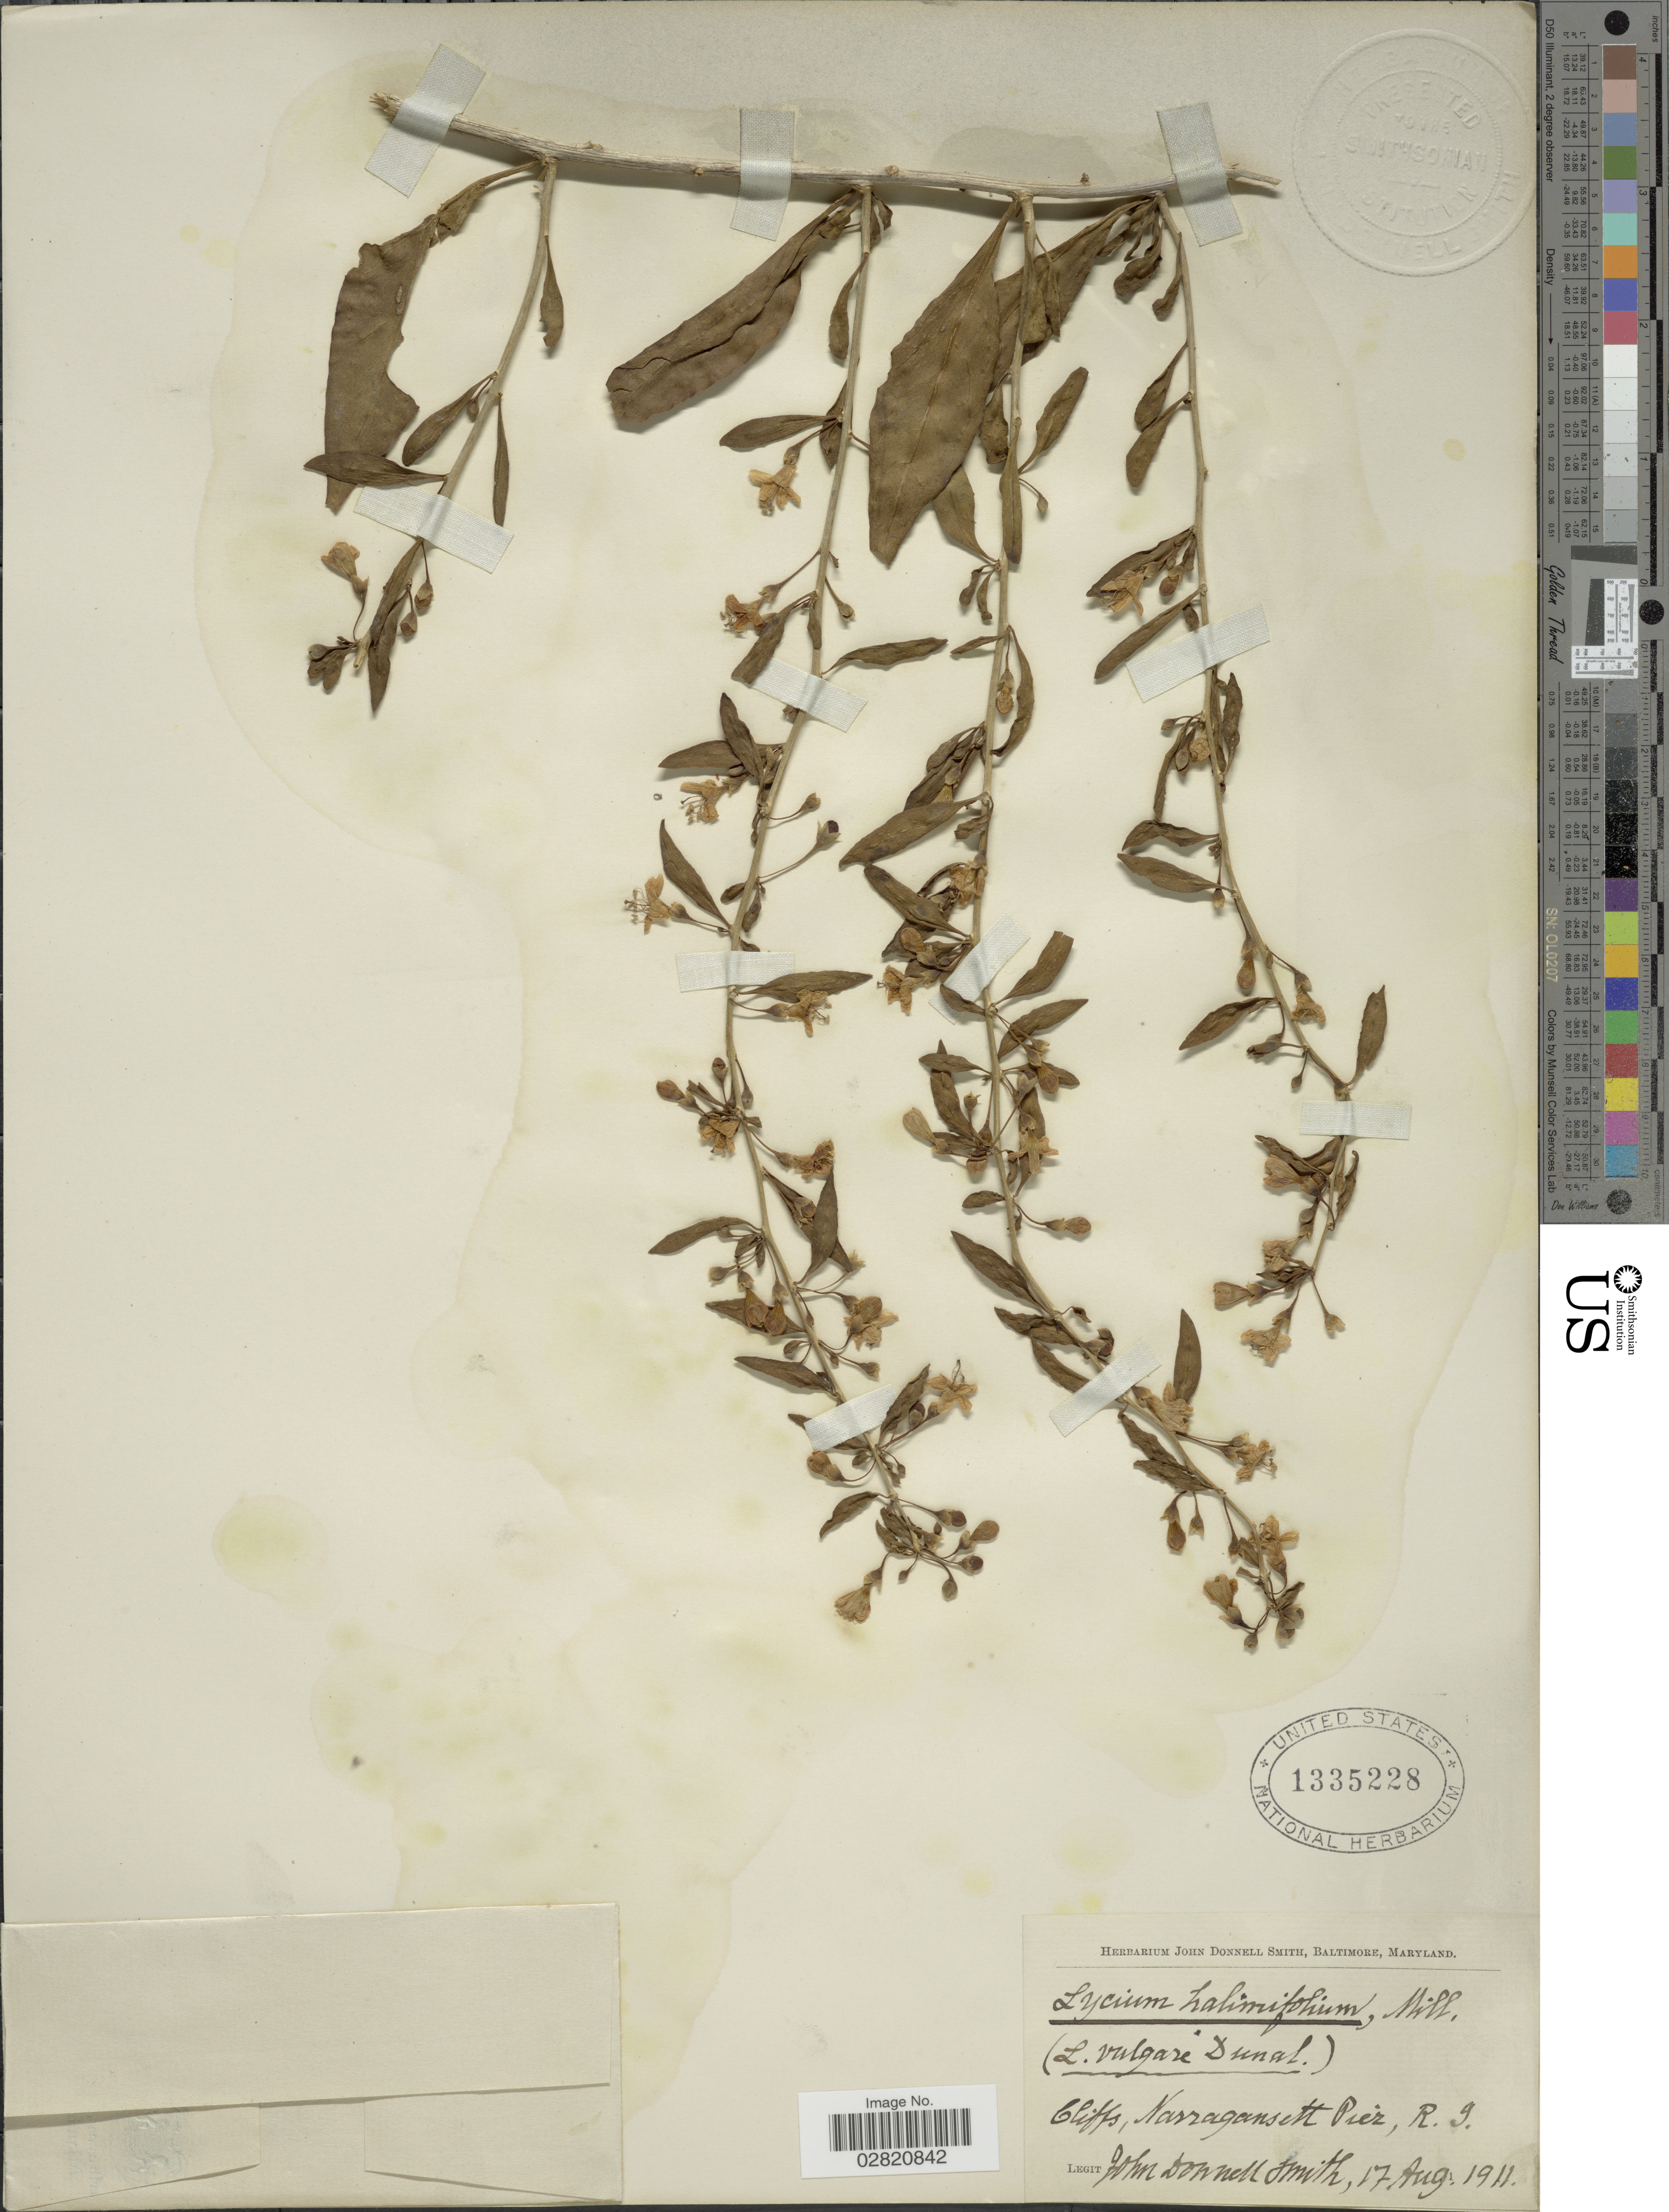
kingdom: Plantae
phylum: Tracheophyta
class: Magnoliopsida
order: Solanales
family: Solanaceae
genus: Lycium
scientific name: Lycium barbarum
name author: L.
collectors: J. Donnell Smith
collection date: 1911-08-17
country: United States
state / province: Rhode Island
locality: Cliffs, Narragansett Pier, R.I.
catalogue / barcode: US 1335228